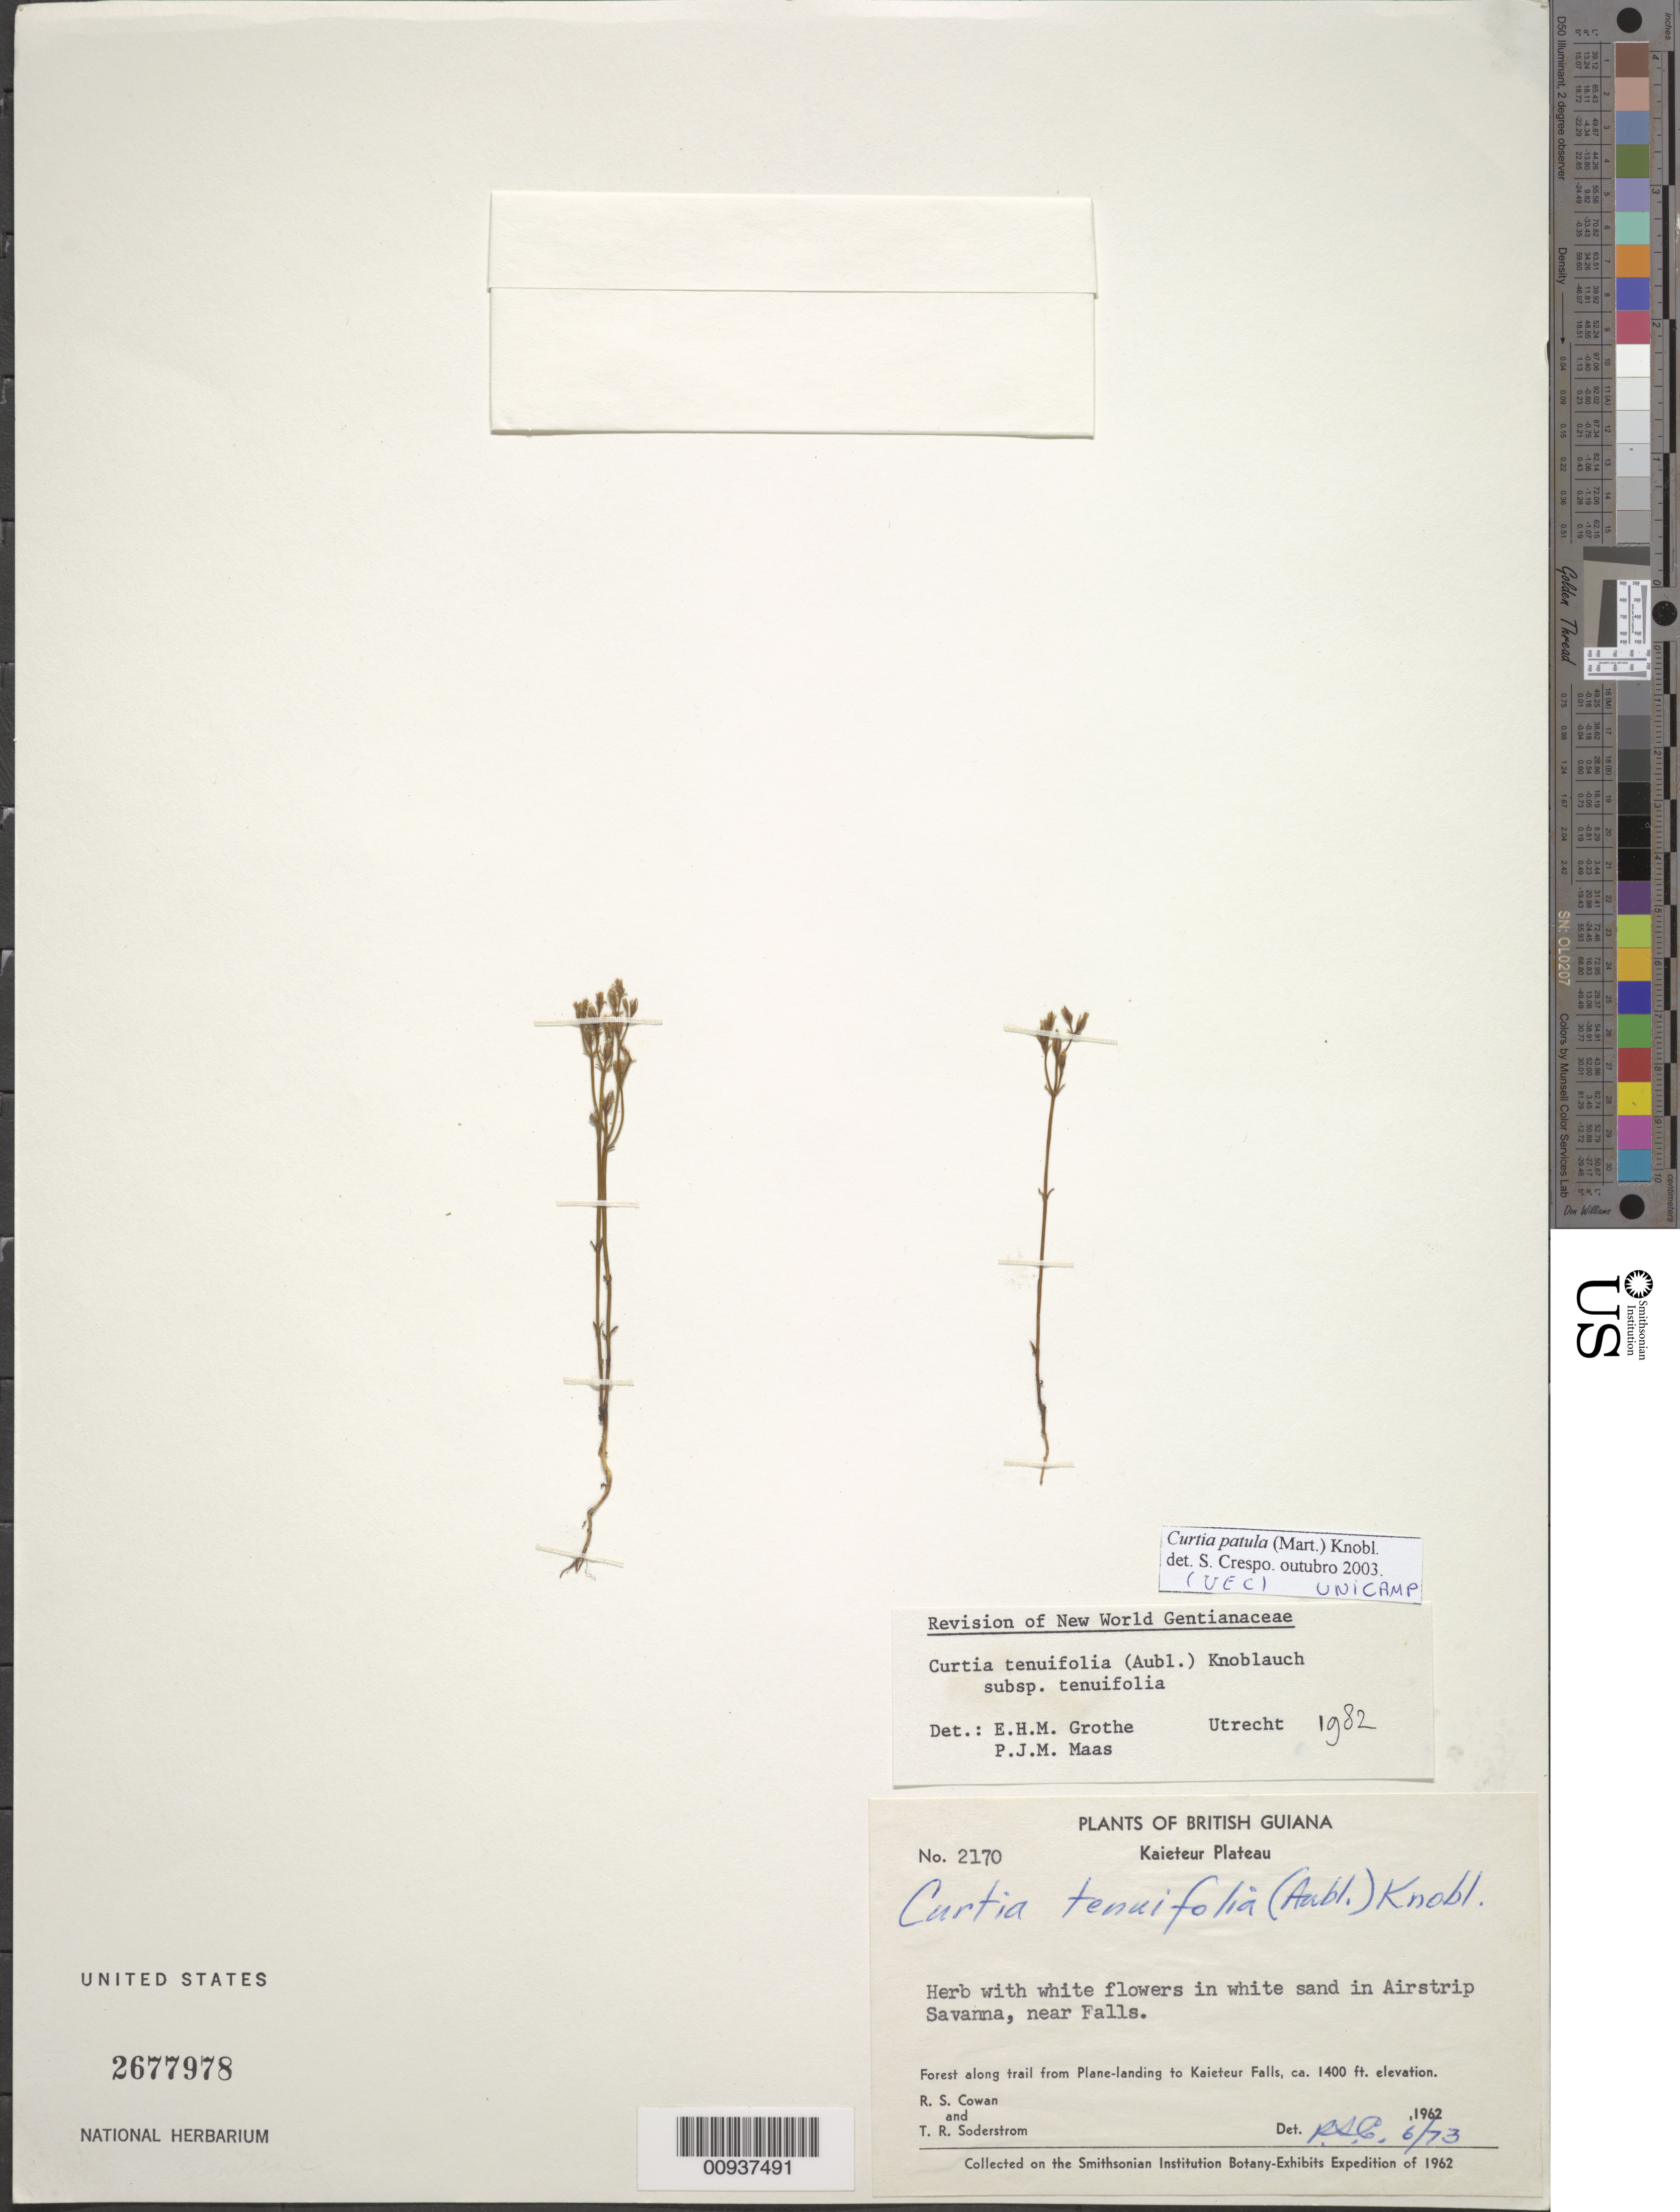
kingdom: Plantae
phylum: Tracheophyta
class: Magnoliopsida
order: Gentianales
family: Gentianaceae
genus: Curtia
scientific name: Curtia patula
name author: (Mart.) Knobl.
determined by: Crespo, Susana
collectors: R. S. Cowan & T. R. Soderstrom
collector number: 2170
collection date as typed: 13-Mar-62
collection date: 1962-03-13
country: Guyana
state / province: Potaro-Siparuni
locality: Kaieteur Plateau, along trail from plane landing to Kaieteur Falls; Airstrip Savanna, near Falls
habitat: White sand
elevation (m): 427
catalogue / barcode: US 2677978